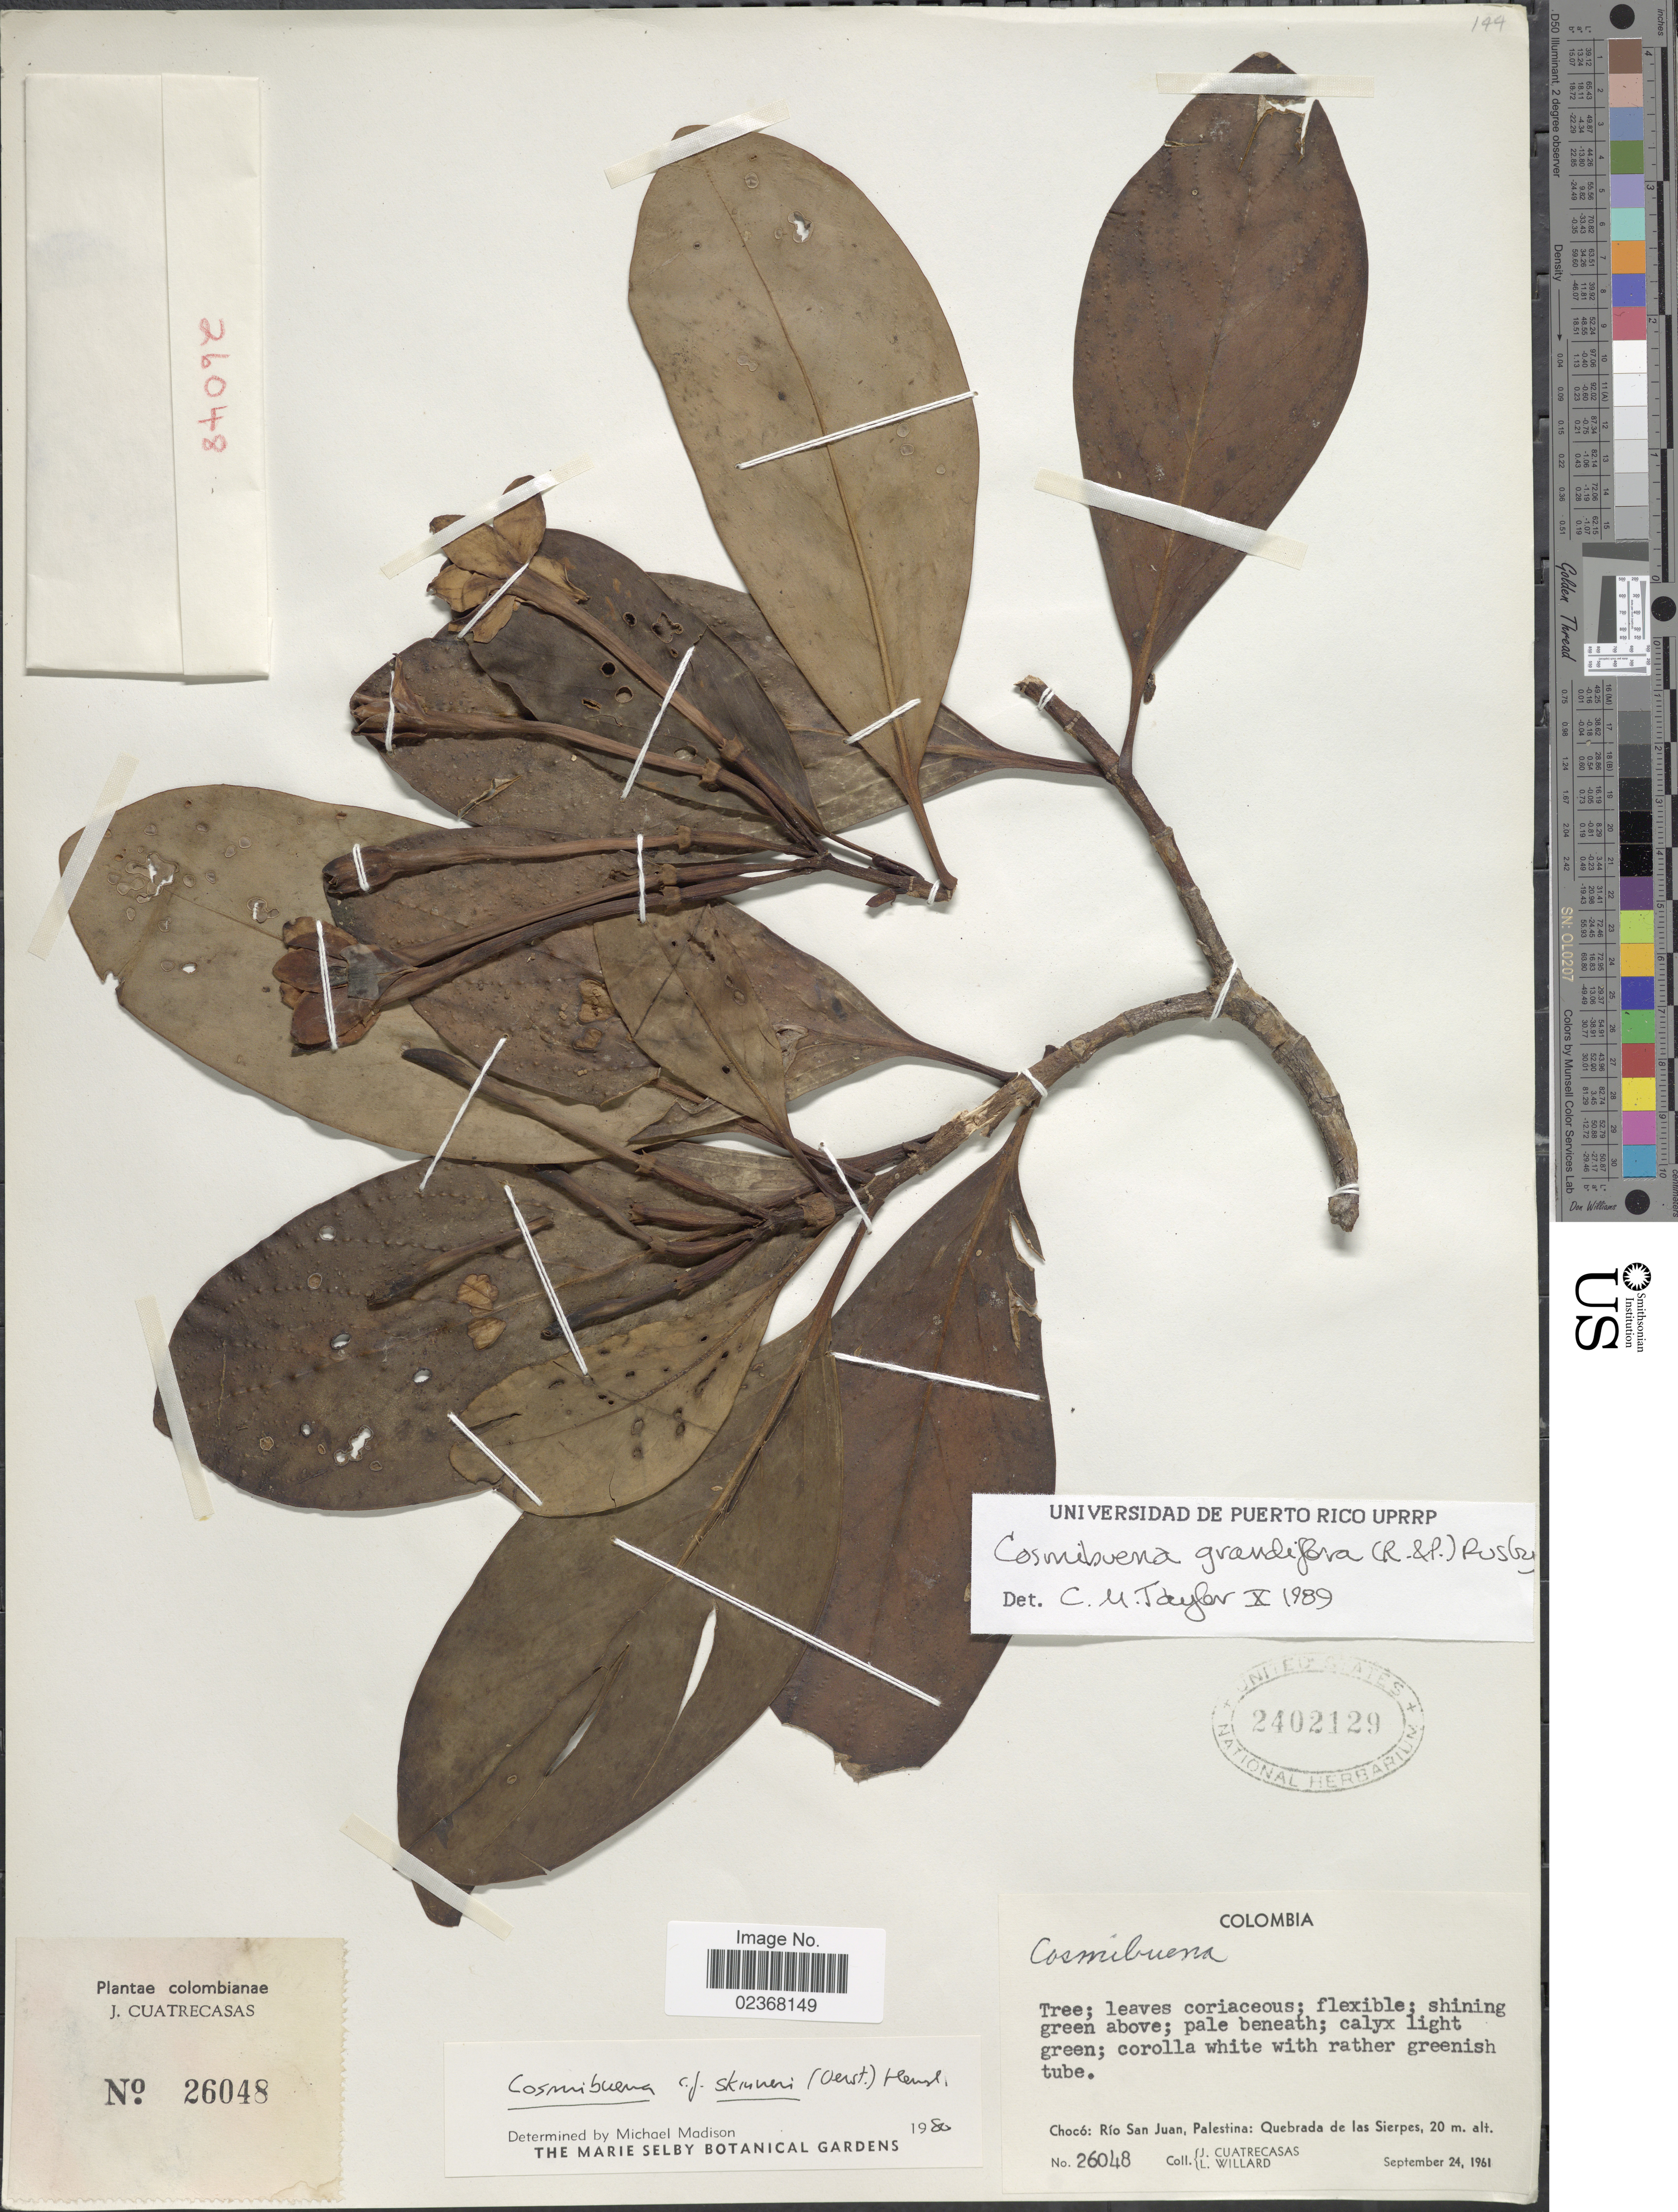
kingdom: Plantae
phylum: Tracheophyta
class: Magnoliopsida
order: Gentianales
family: Rubiaceae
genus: Cosmibuena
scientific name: Cosmibuena grandiflora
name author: (Rose & Pav.) Rusby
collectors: J. Cuatrecasas & L. Willard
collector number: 26048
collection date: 1961-09-24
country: Colombia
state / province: Chocó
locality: Choco: Rio San Juan, Palestina: Quebrada de las Sierpes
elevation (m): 20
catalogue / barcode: US 2402129